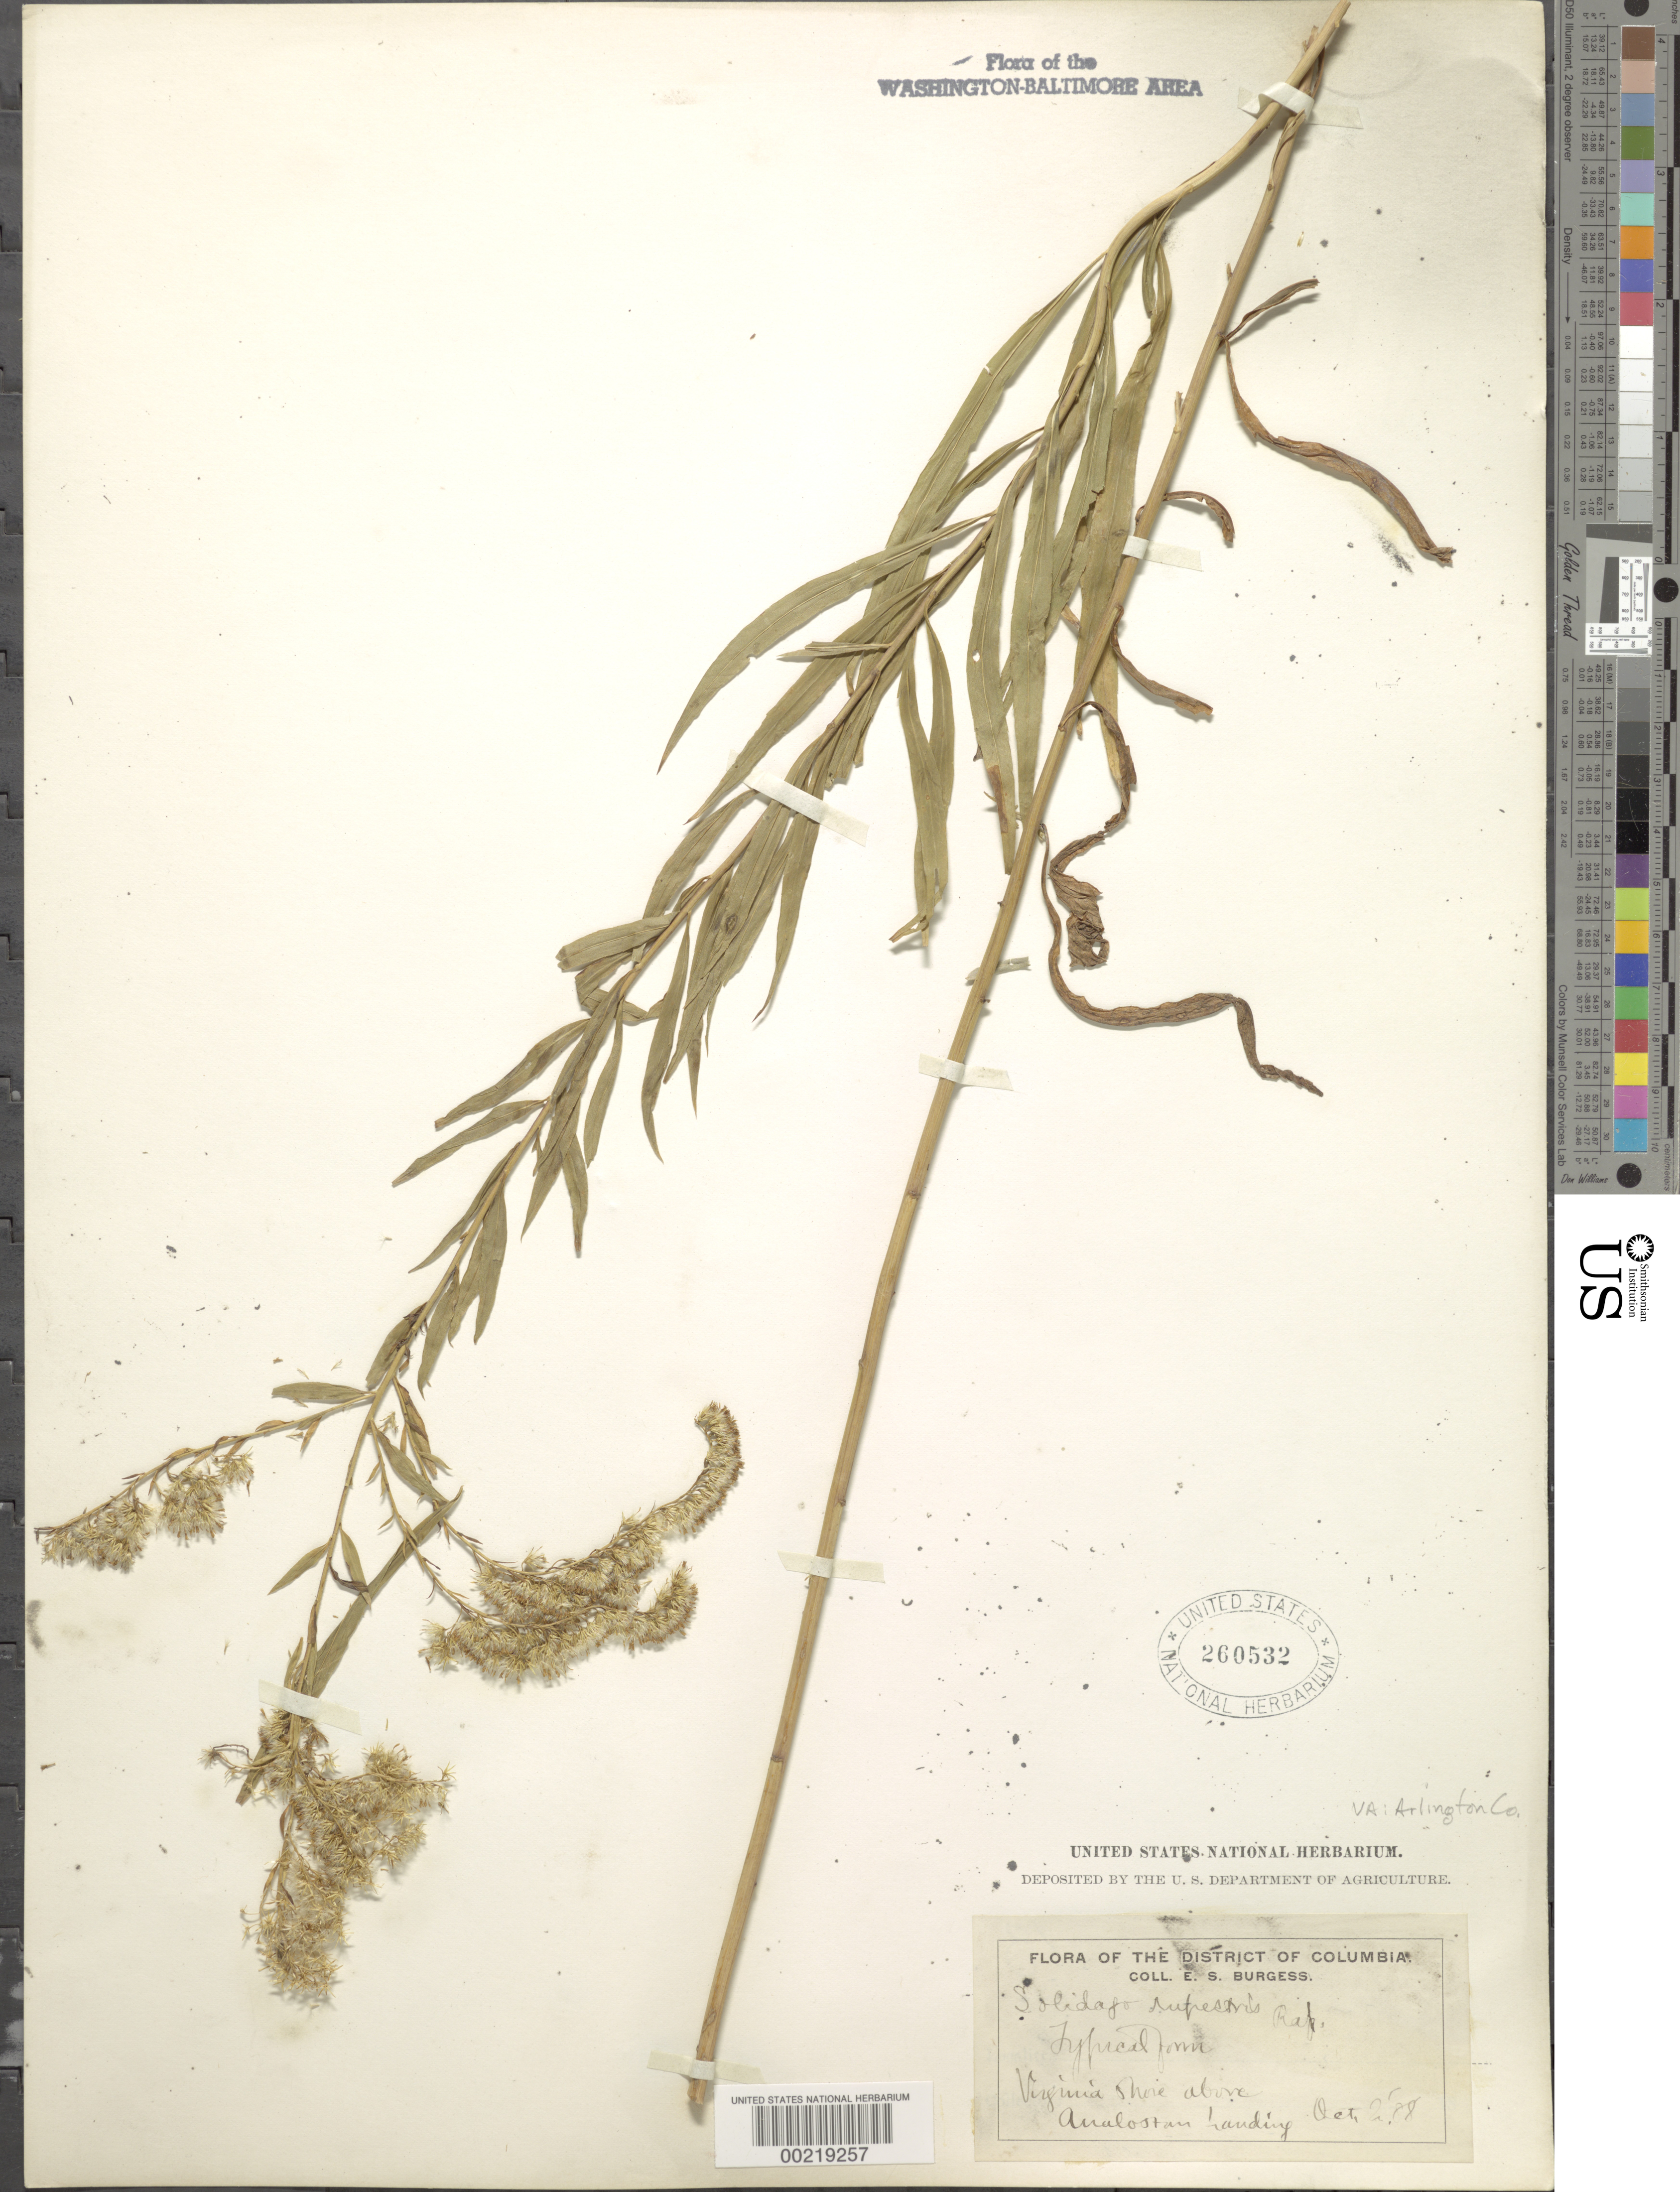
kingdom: Plantae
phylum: Tracheophyta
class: Magnoliopsida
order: Asterales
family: Asteraceae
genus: Solidago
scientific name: Solidago rupestris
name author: Raf.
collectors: E. Burgess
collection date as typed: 02 Oct 1888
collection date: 1888-10-02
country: United States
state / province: Virginia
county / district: Arlington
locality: Above Roosevelt Island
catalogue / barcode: US 260532